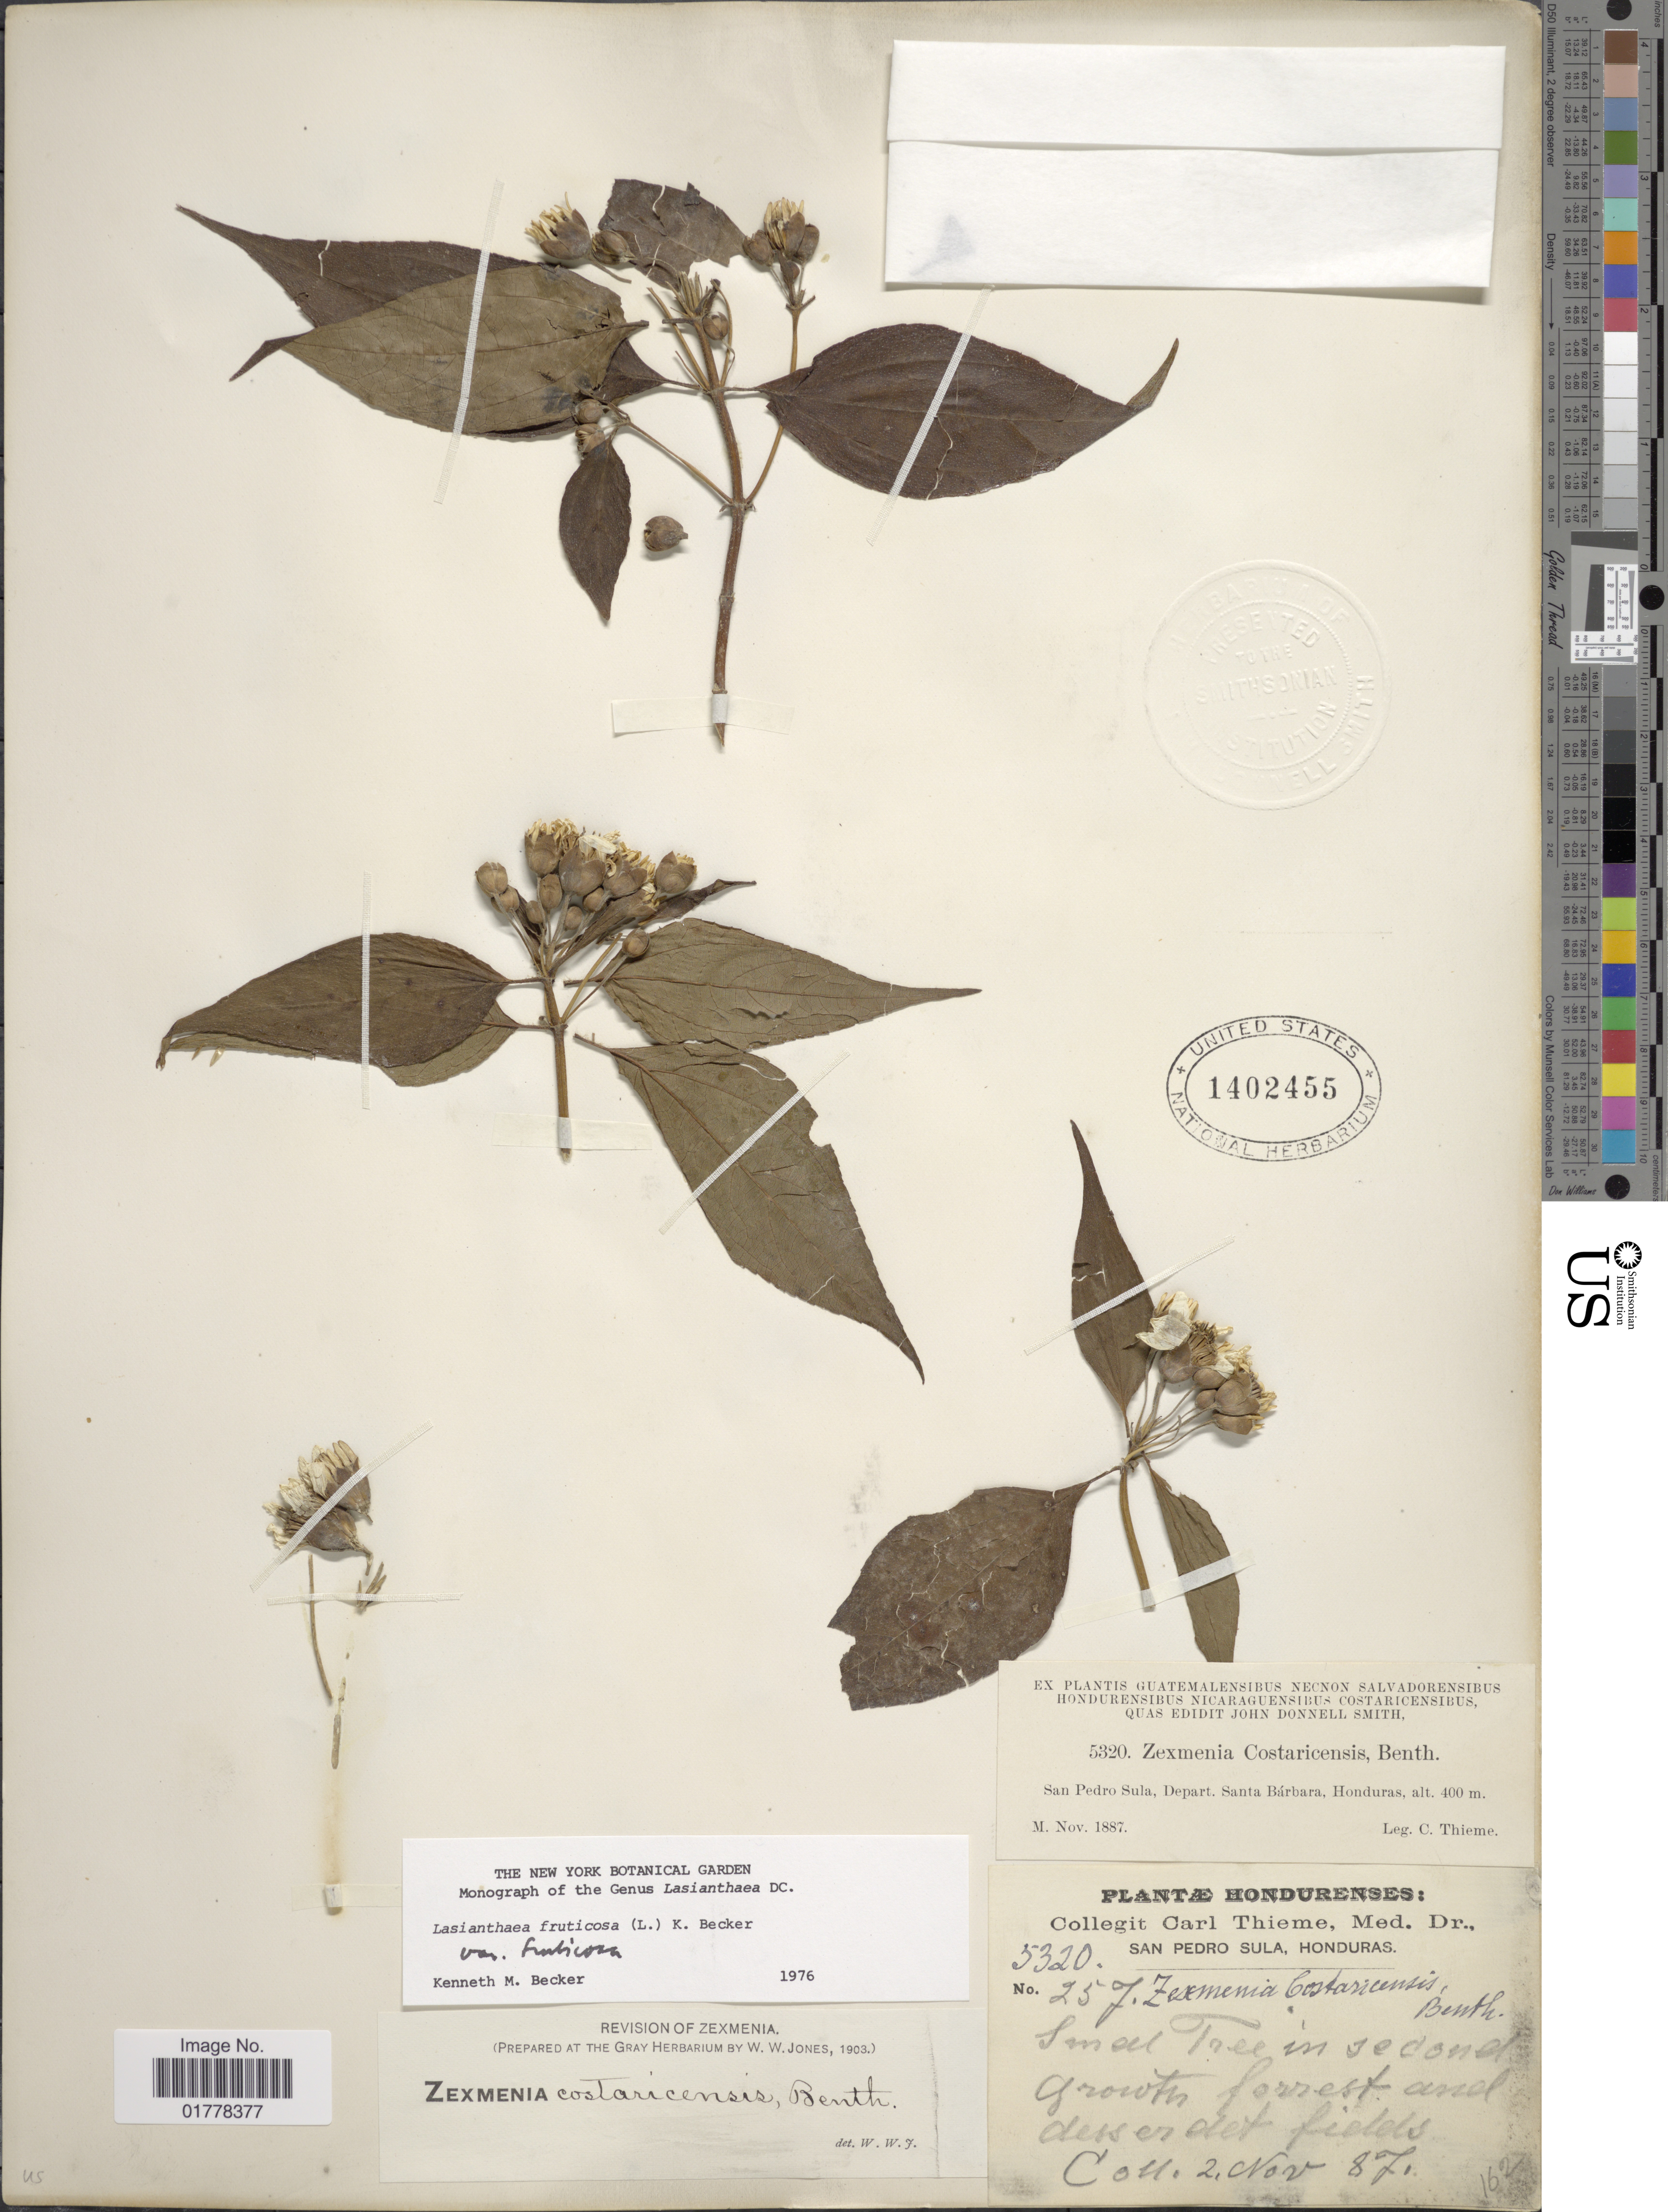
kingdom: Plantae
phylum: Tracheophyta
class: Magnoliopsida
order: Asterales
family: Asteraceae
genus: Lasianthaea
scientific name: Lasianthaea fruticosa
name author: (L.) K.M. Becker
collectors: C. Thieme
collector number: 5320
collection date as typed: Transcribed d/m/y: 2/11/87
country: Honduras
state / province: Santa Bárbara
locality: San Pedro Sula, Depart. Santa Bárbara, Honduras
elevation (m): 400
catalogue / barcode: US 1402455